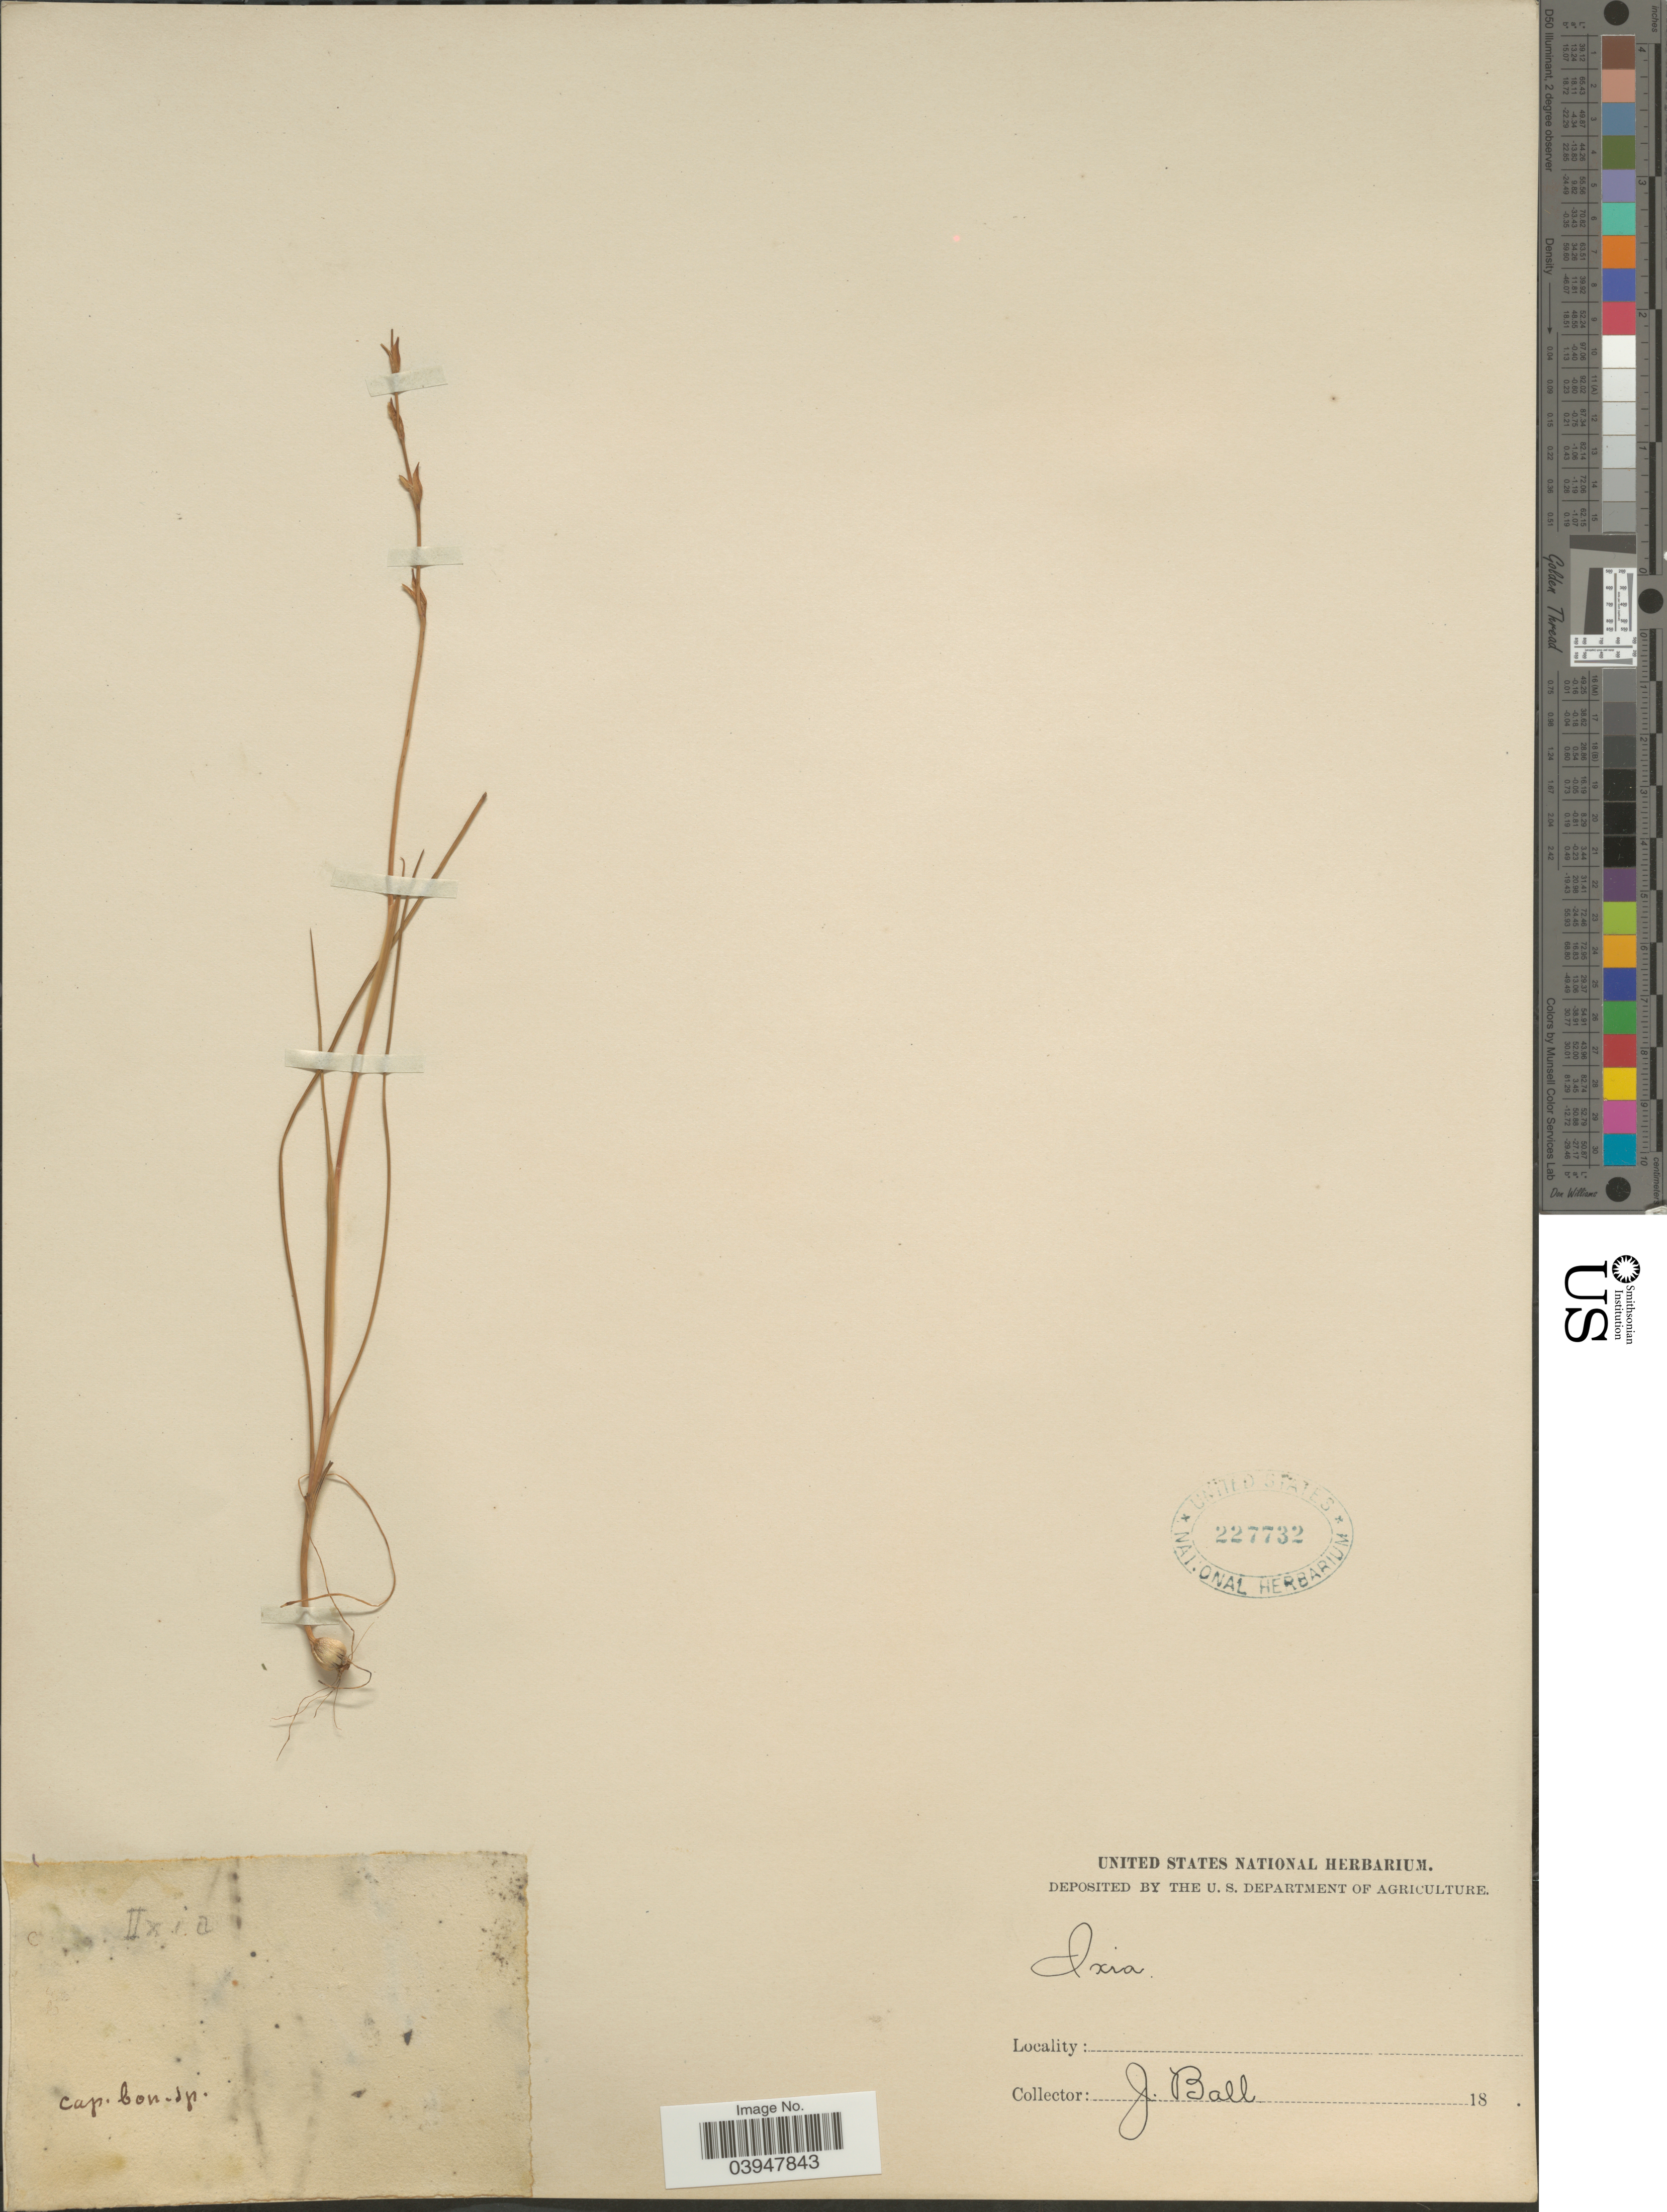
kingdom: Plantae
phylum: Tracheophyta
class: Liliopsida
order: Asparagales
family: Iridaceae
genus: Ixia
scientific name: Ixia sp.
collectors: J. Ball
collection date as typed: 18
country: South Africa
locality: Cap. bon. Sp.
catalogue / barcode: US 227732